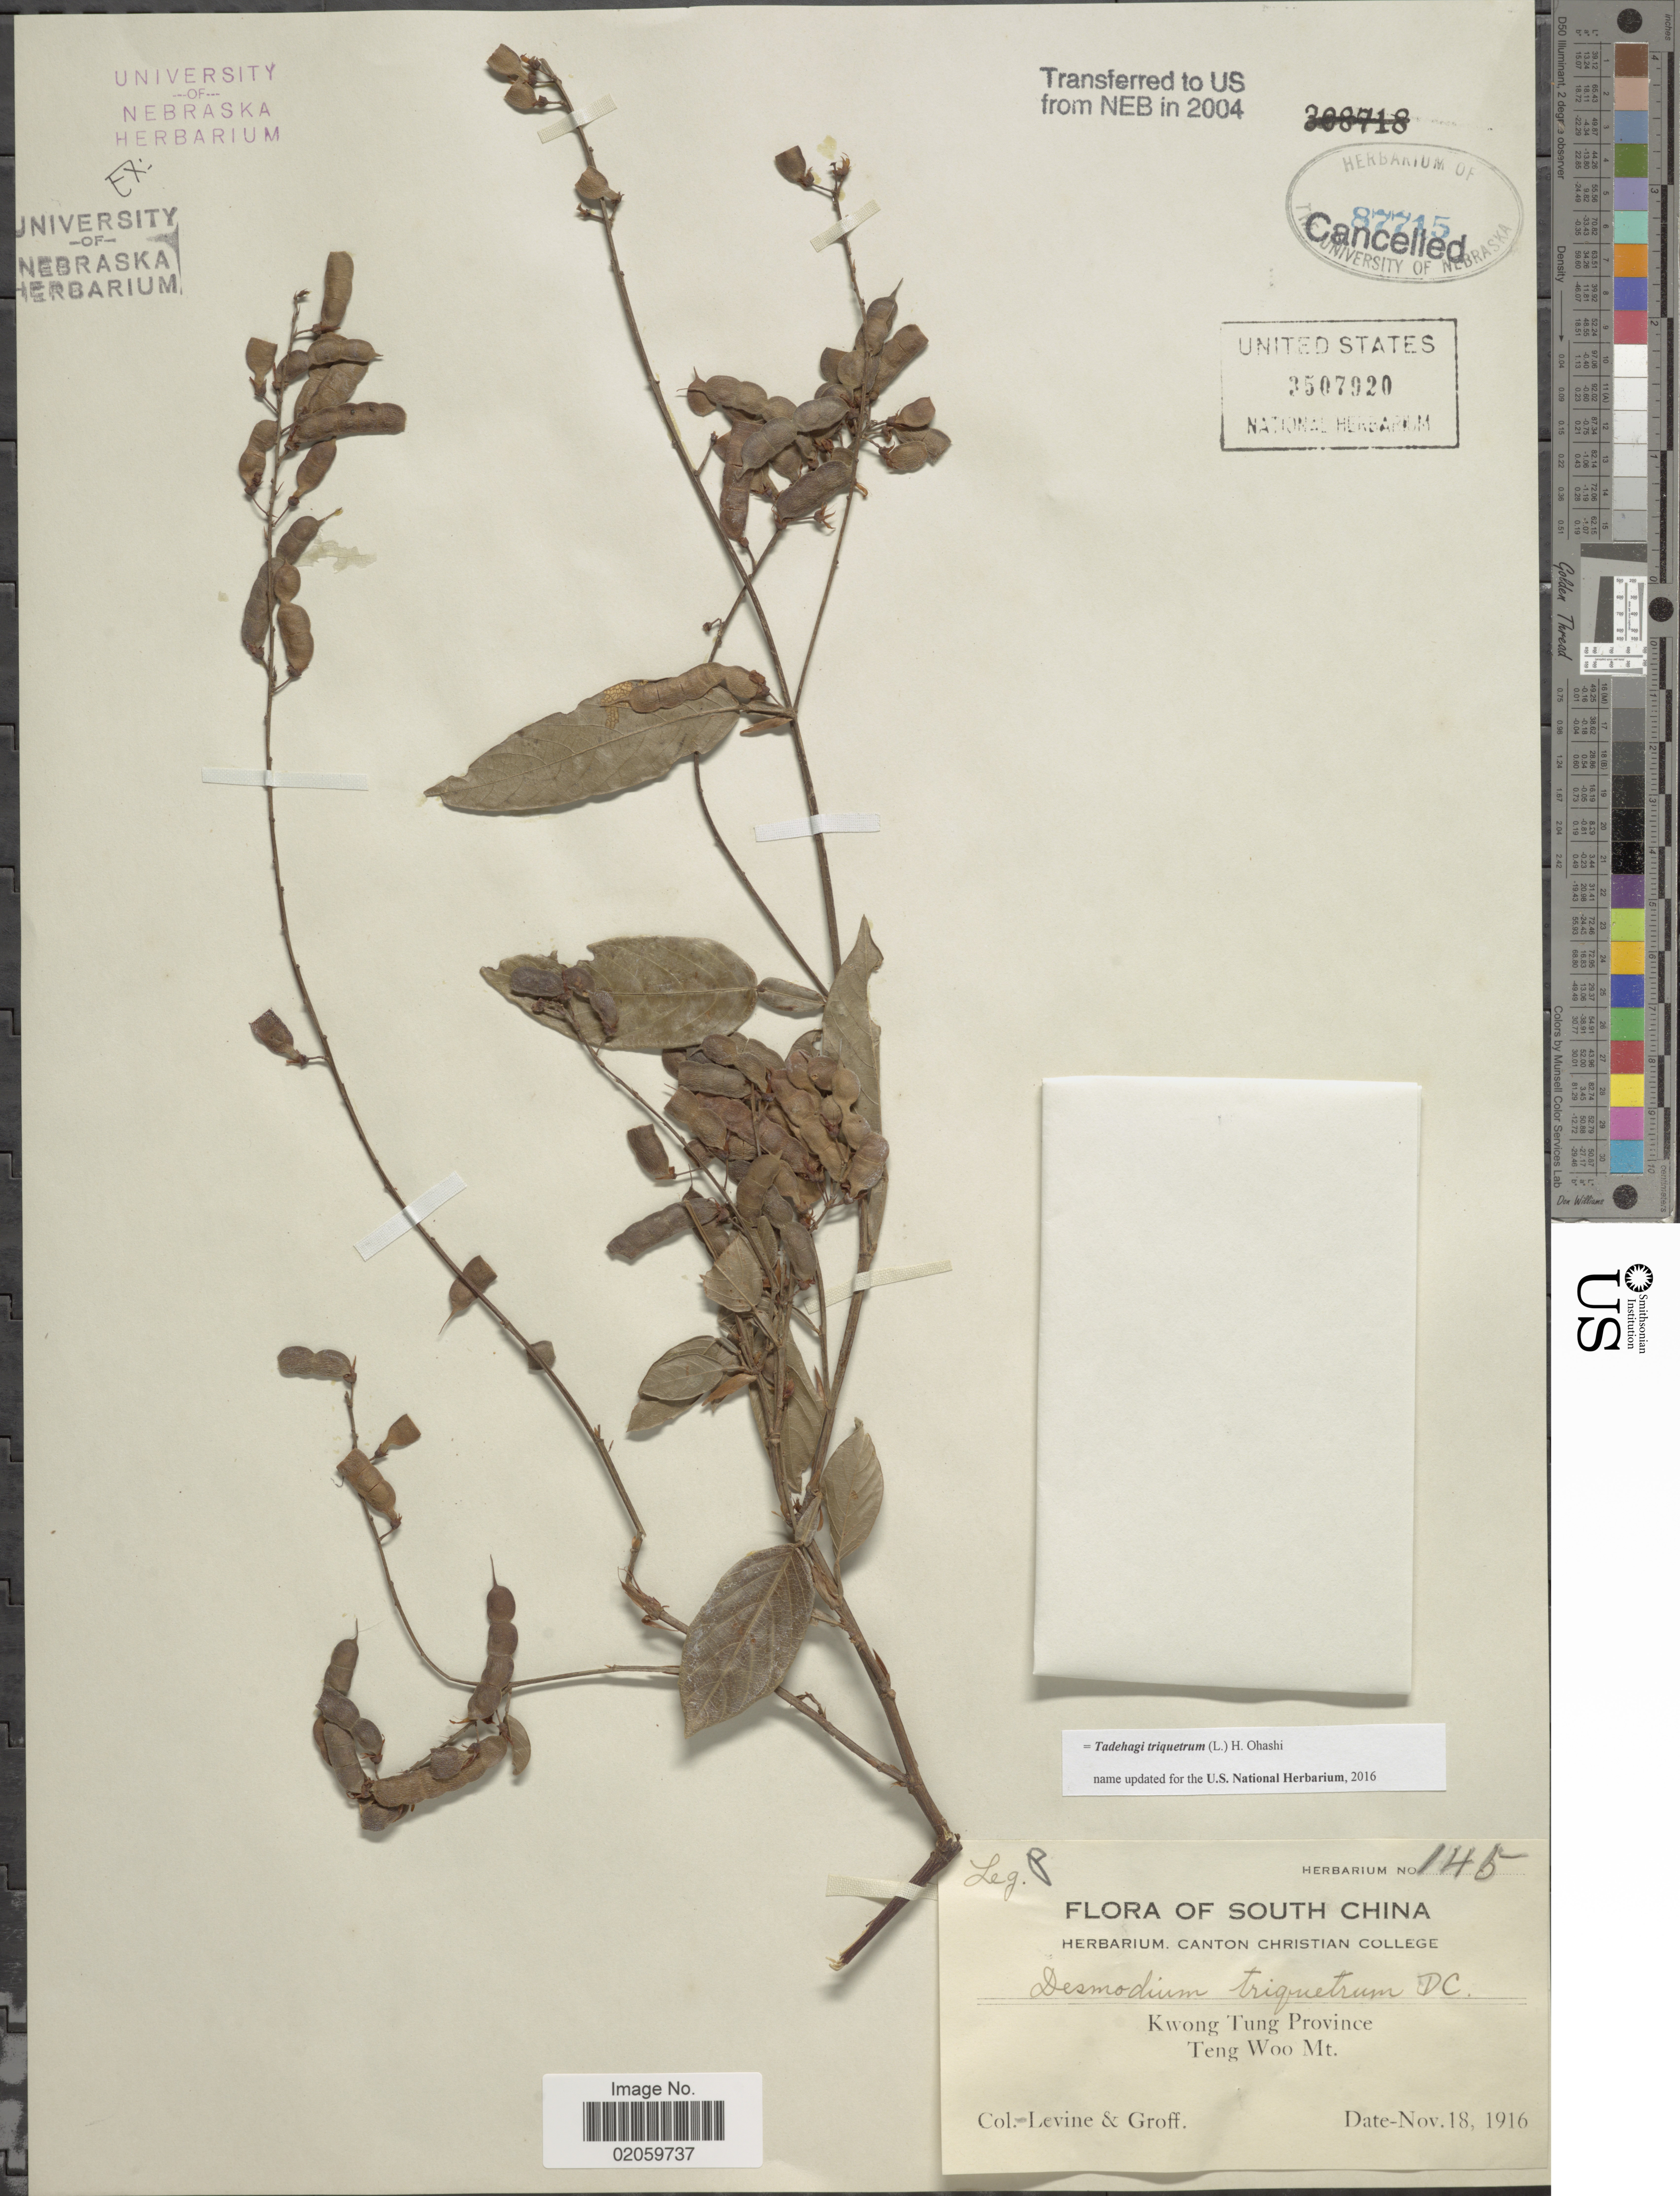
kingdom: Plantae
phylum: Tracheophyta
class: Magnoliopsida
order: Fabales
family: Fabaceae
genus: Tadehagi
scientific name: Tadehagi triquetrum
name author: (L.) H. Ohashi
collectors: -. Levine & -- Groff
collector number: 145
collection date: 1916-11-18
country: China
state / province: Guangdong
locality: South China, Kwong Tung Province Teng Woo Mt.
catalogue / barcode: US 3507920